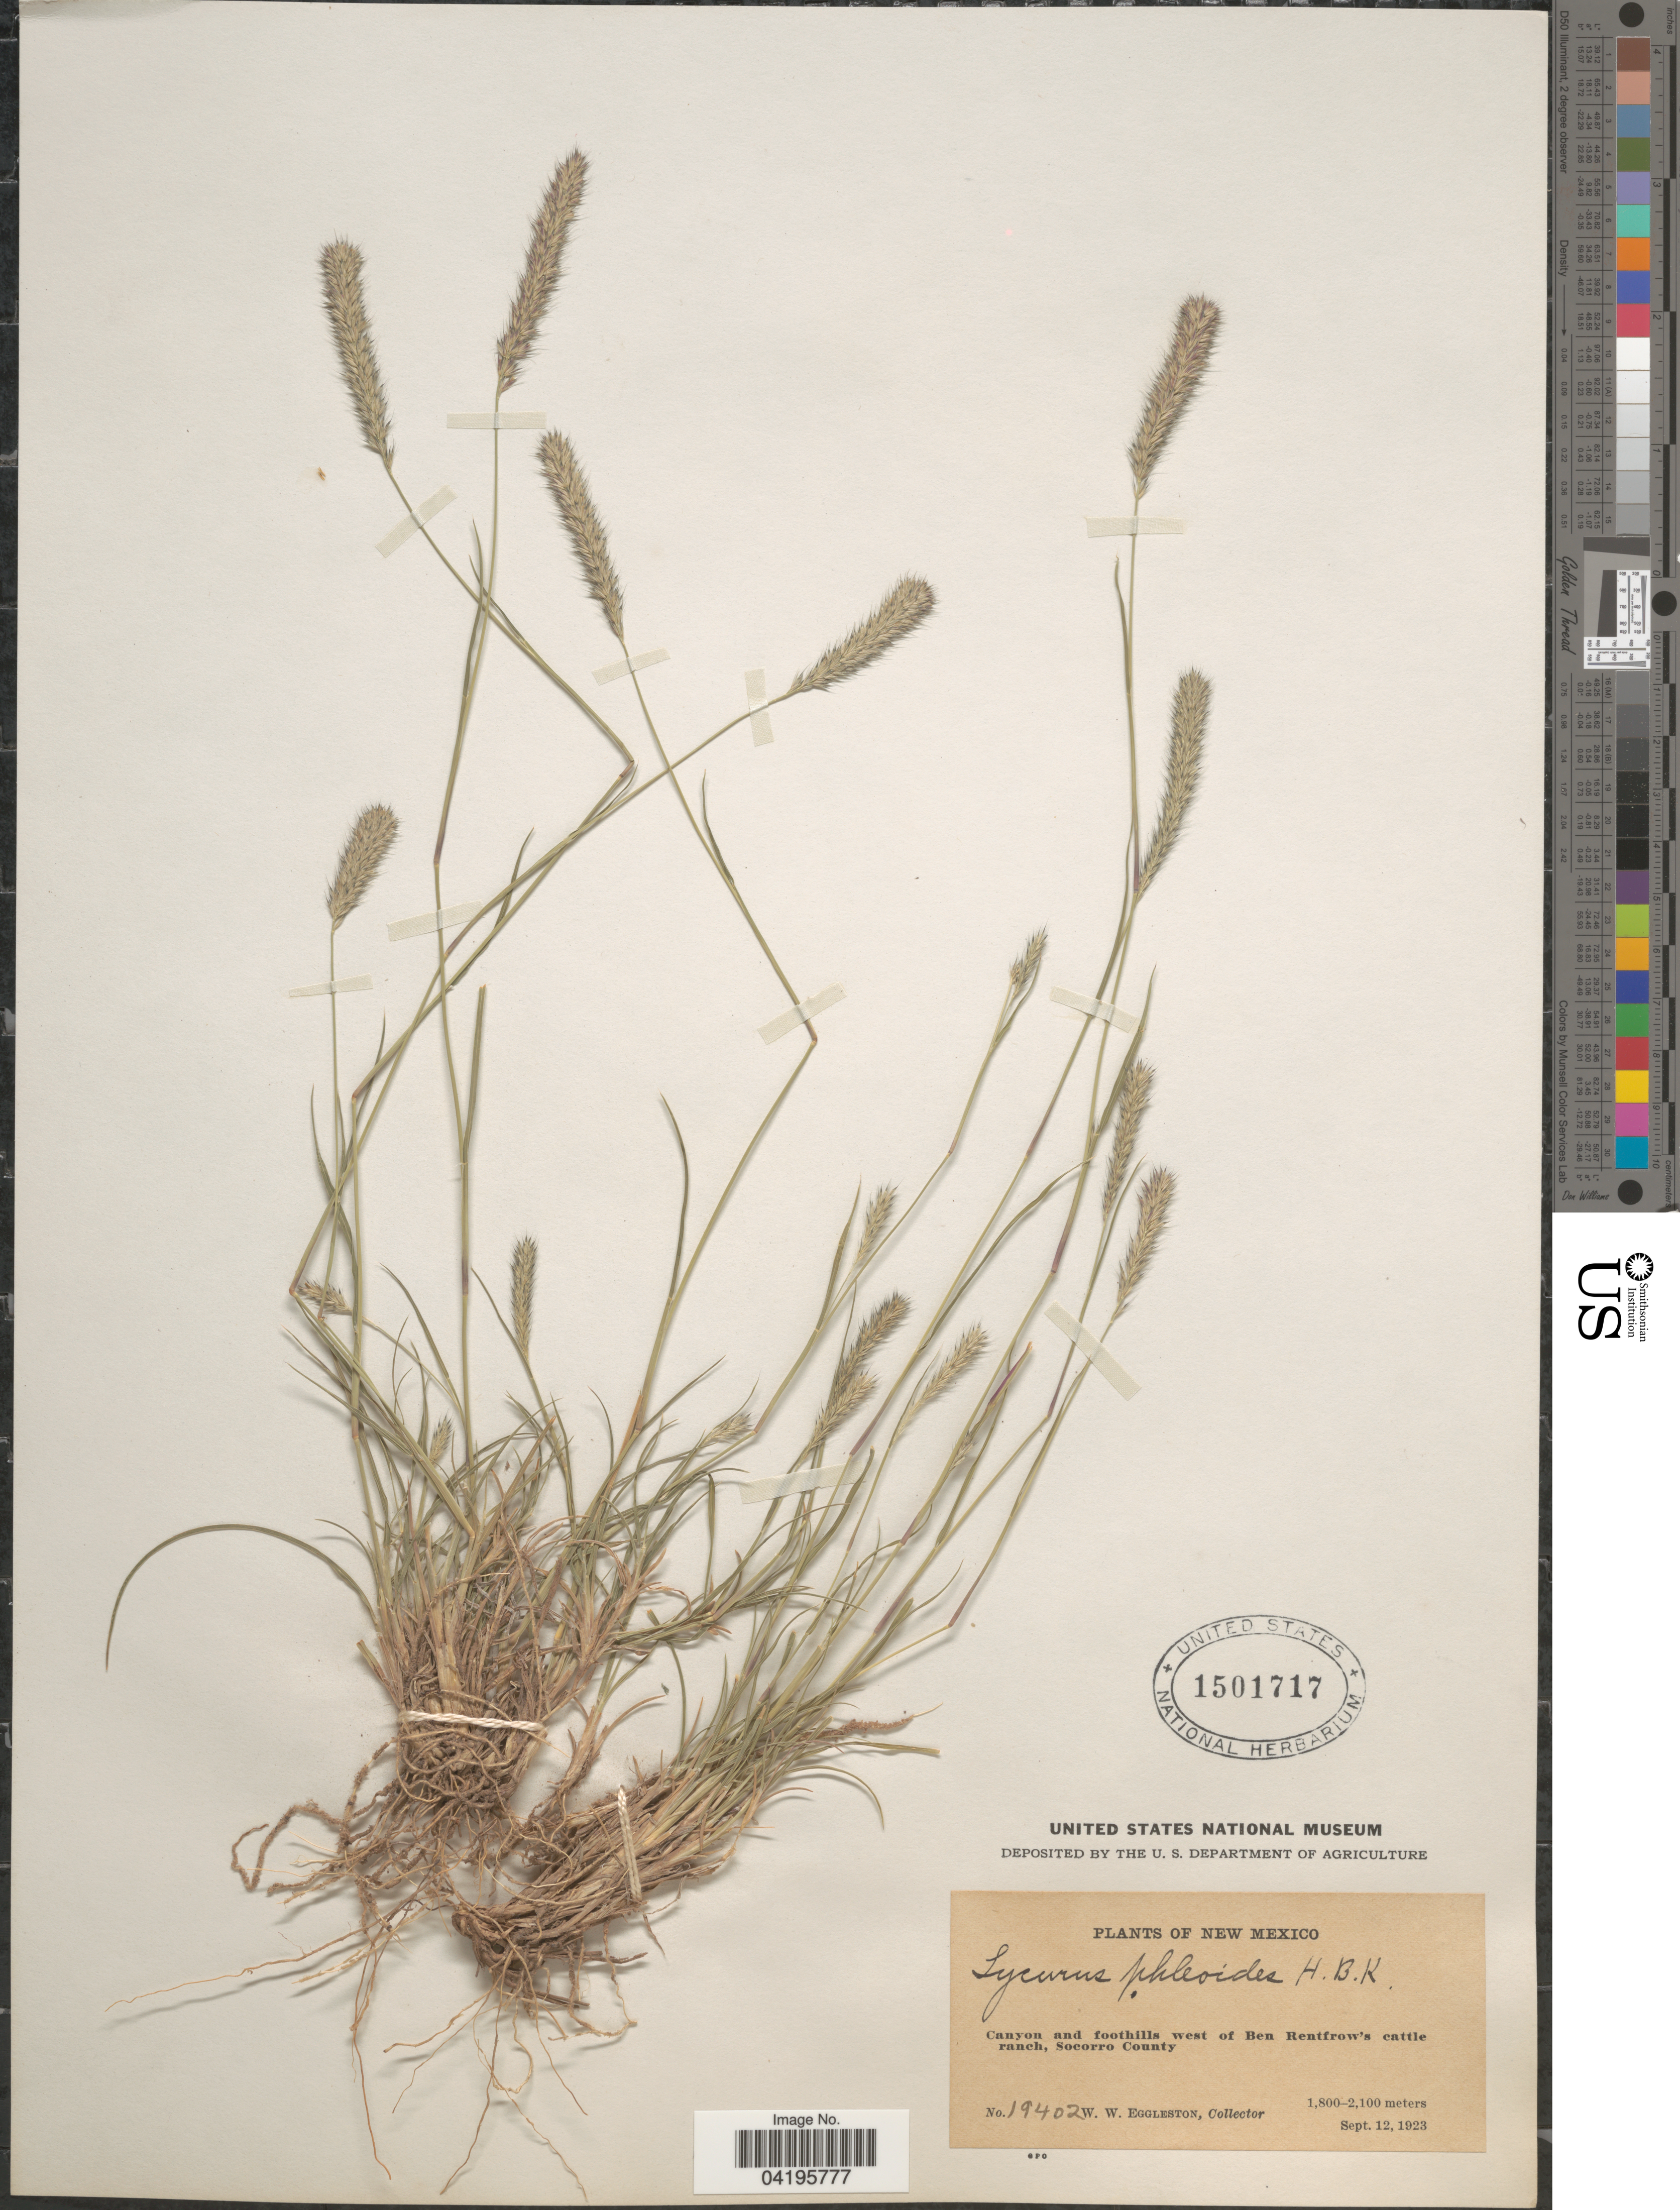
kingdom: Plantae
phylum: Tracheophyta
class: Liliopsida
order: Poales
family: Poaceae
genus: Muhlenbergia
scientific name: Muhlenbergia phleoides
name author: (Kunth) Columbus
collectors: W. W. Eggleston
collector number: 19402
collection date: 1923-09-12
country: United States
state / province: New Mexico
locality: Canyon and foothills west of Ben Rentfrow's cattle ranch, Socorro County.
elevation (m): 1800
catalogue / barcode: US 1501717